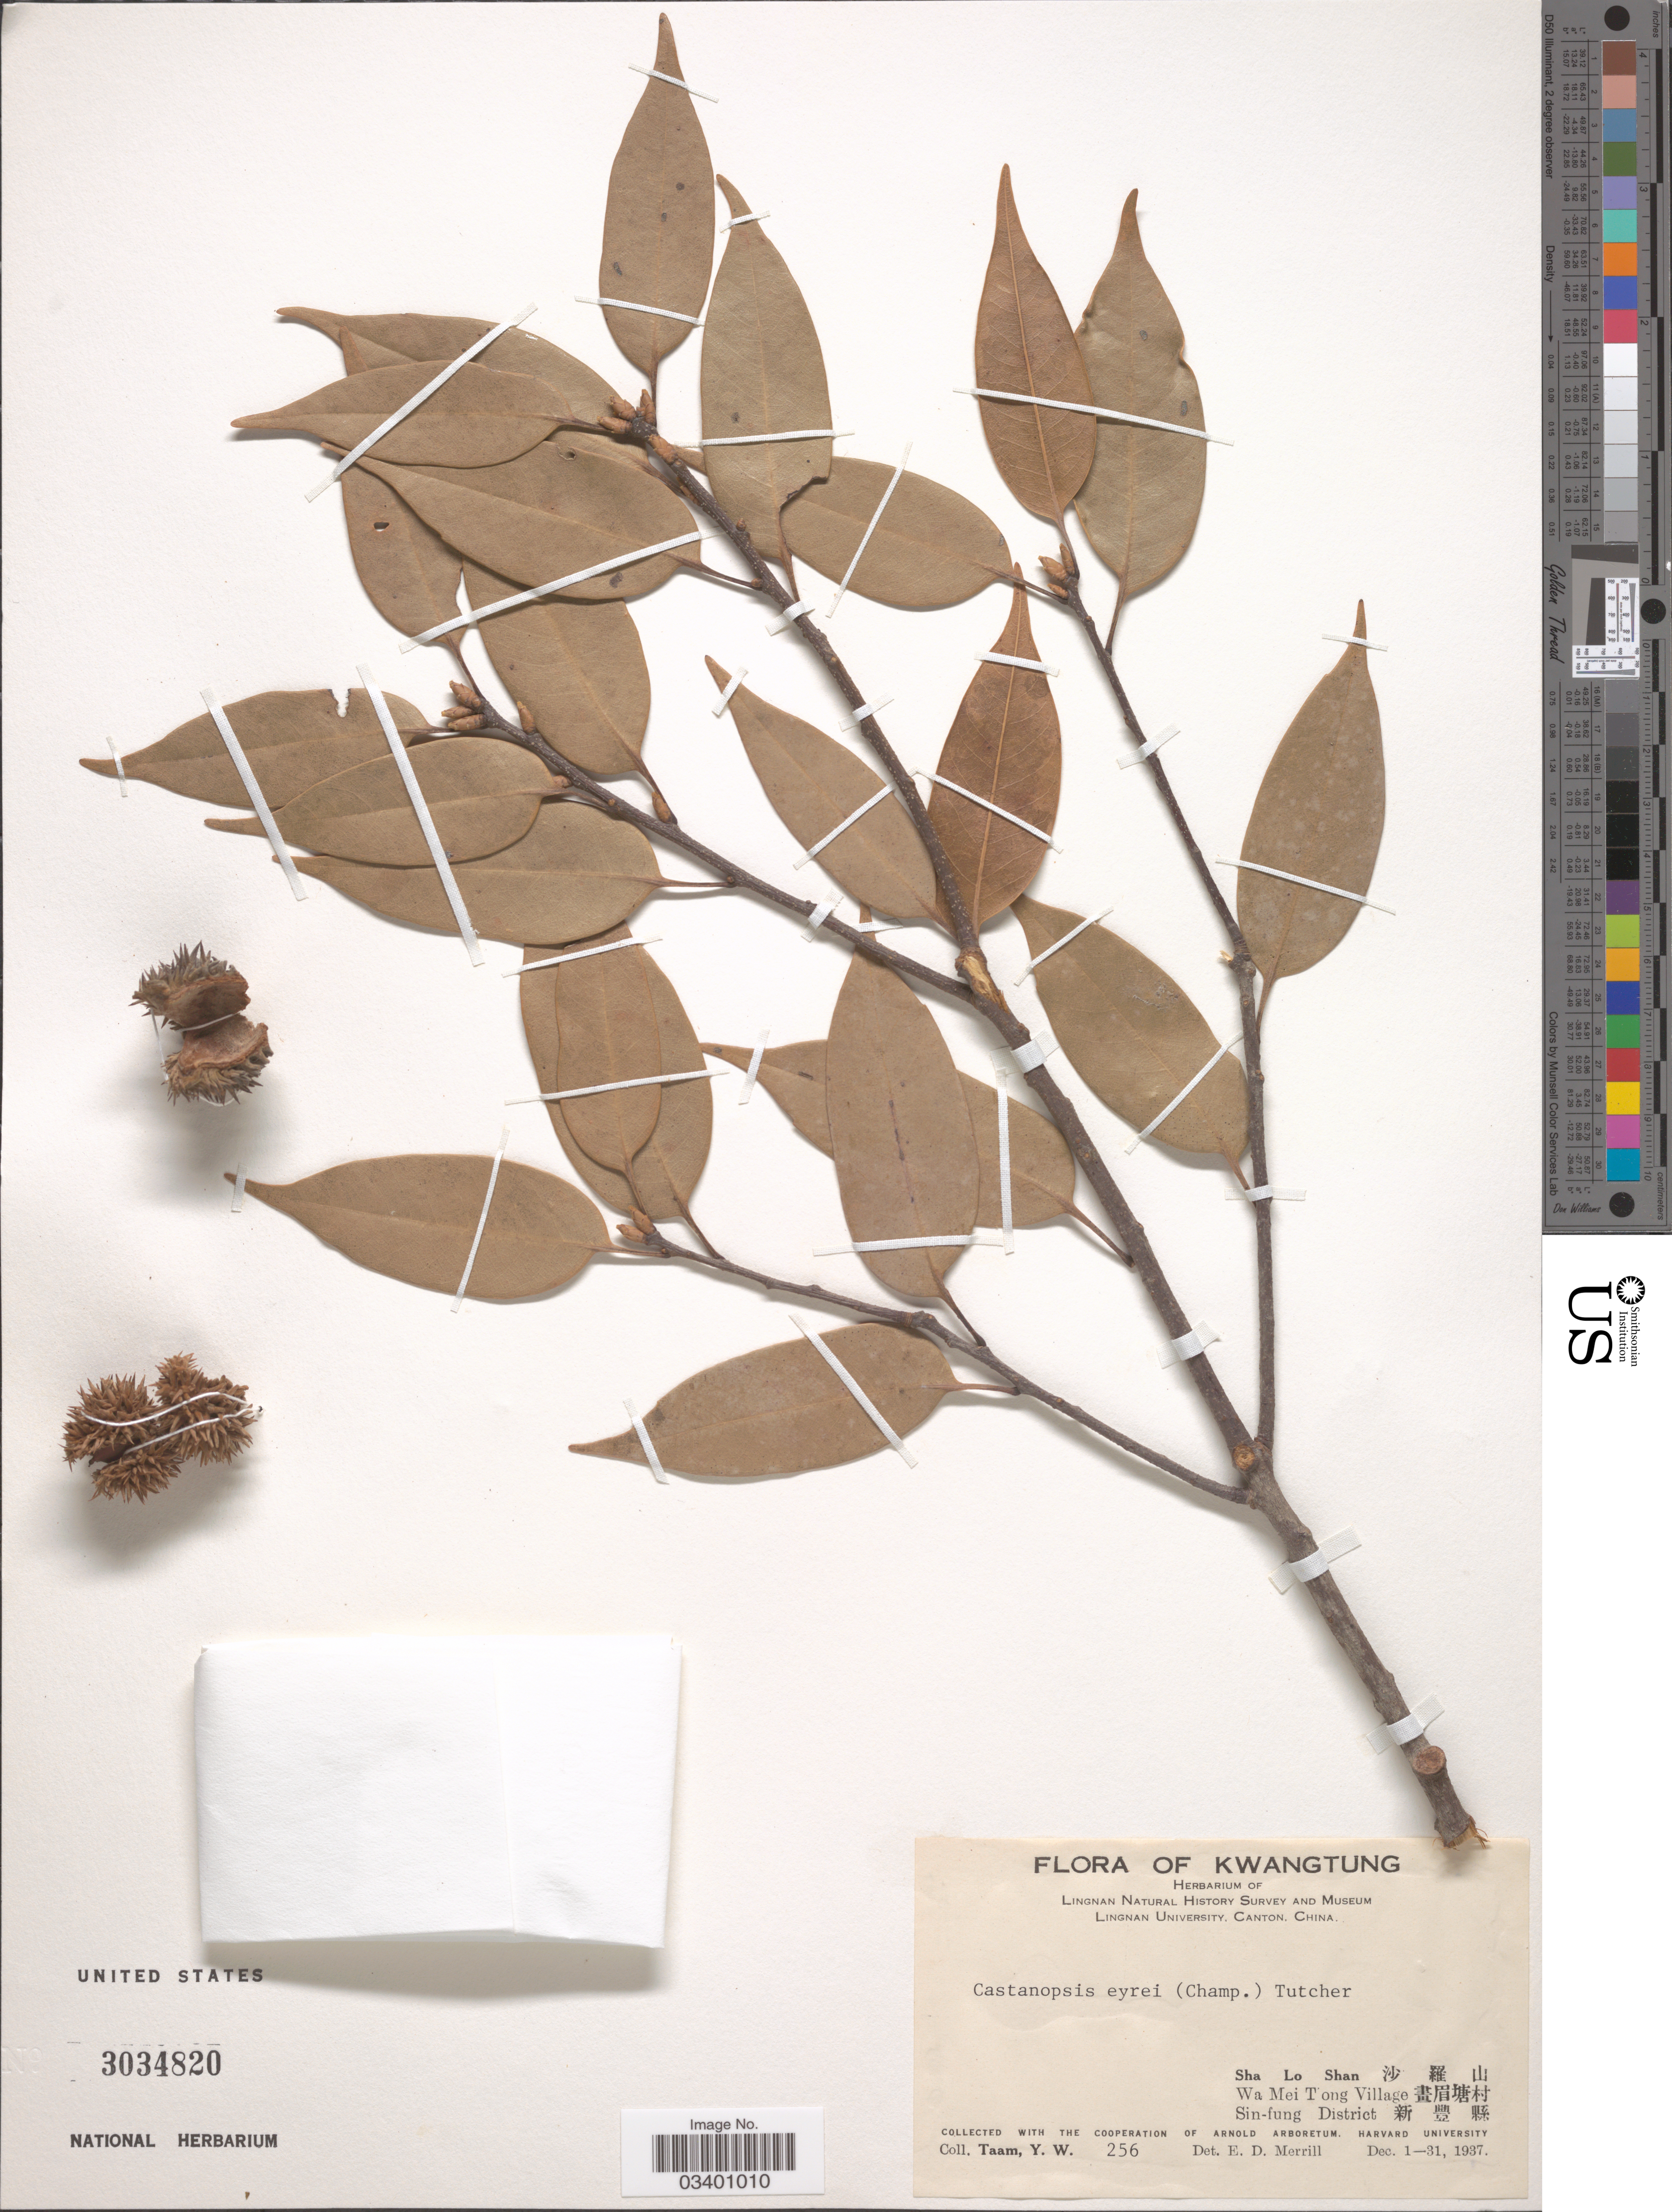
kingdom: Plantae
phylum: Tracheophyta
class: Magnoliopsida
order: Fagales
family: Fagaceae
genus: Castanopsis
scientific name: Castanopsis eyrei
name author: Tutcher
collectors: Y. W. Taam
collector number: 256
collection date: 1937-12-01/1937-12-31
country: China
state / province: Guangdong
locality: Kwangtung. Sha Lo Shan X, Wa Mei T'ong Village X, Sin-fung District X.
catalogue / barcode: US 3034820